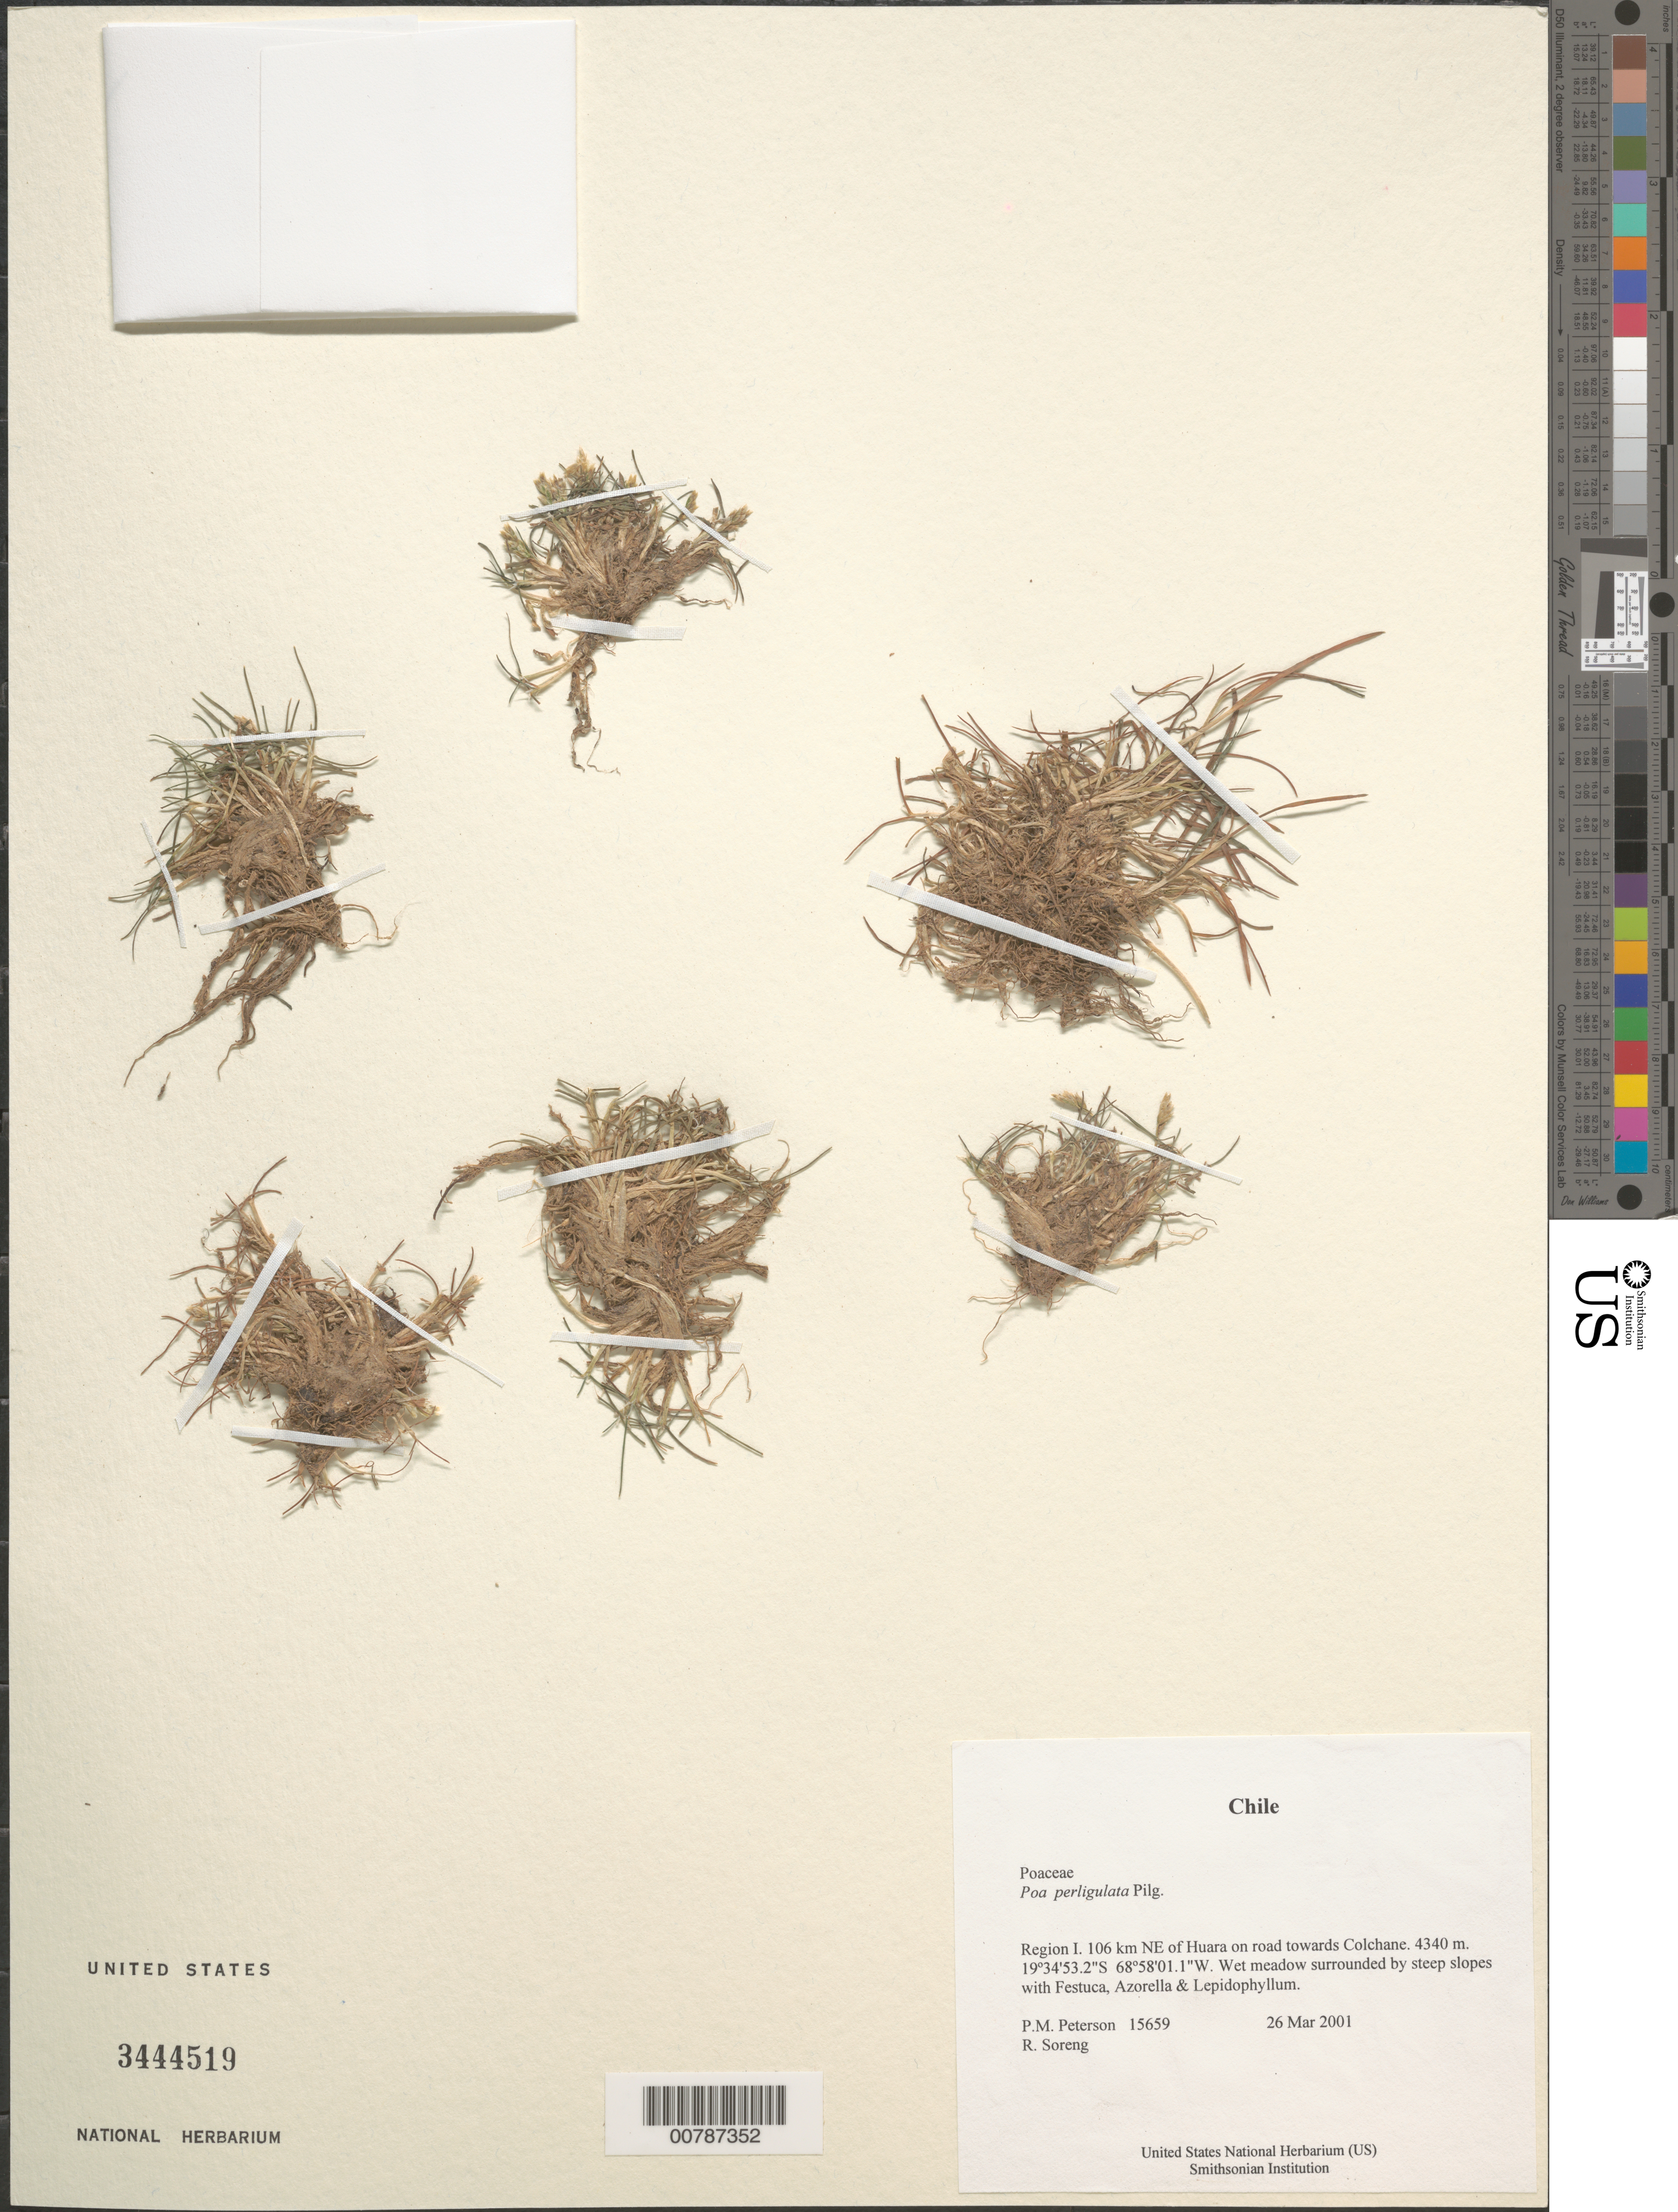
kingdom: Plantae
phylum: Tracheophyta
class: Liliopsida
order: Poales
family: Poaceae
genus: Poa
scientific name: Poa perligulata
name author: Pilg.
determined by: Soreng, Robert J., Research Associate (BOT), Smithsonian Institution - National Museum of Natural History (UNITED STATES)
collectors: P. M. Peterson & R. J. Soreng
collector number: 15659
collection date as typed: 26 Mar 2001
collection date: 2001-03-26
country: Chile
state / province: Tarapacá (I)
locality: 106 km NE of Huara on road towards Colchane.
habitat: Wet meadow surrounded by steep slopes with Festuca, Azorella & Lepidophyllum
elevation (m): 4340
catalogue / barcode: US 3444519